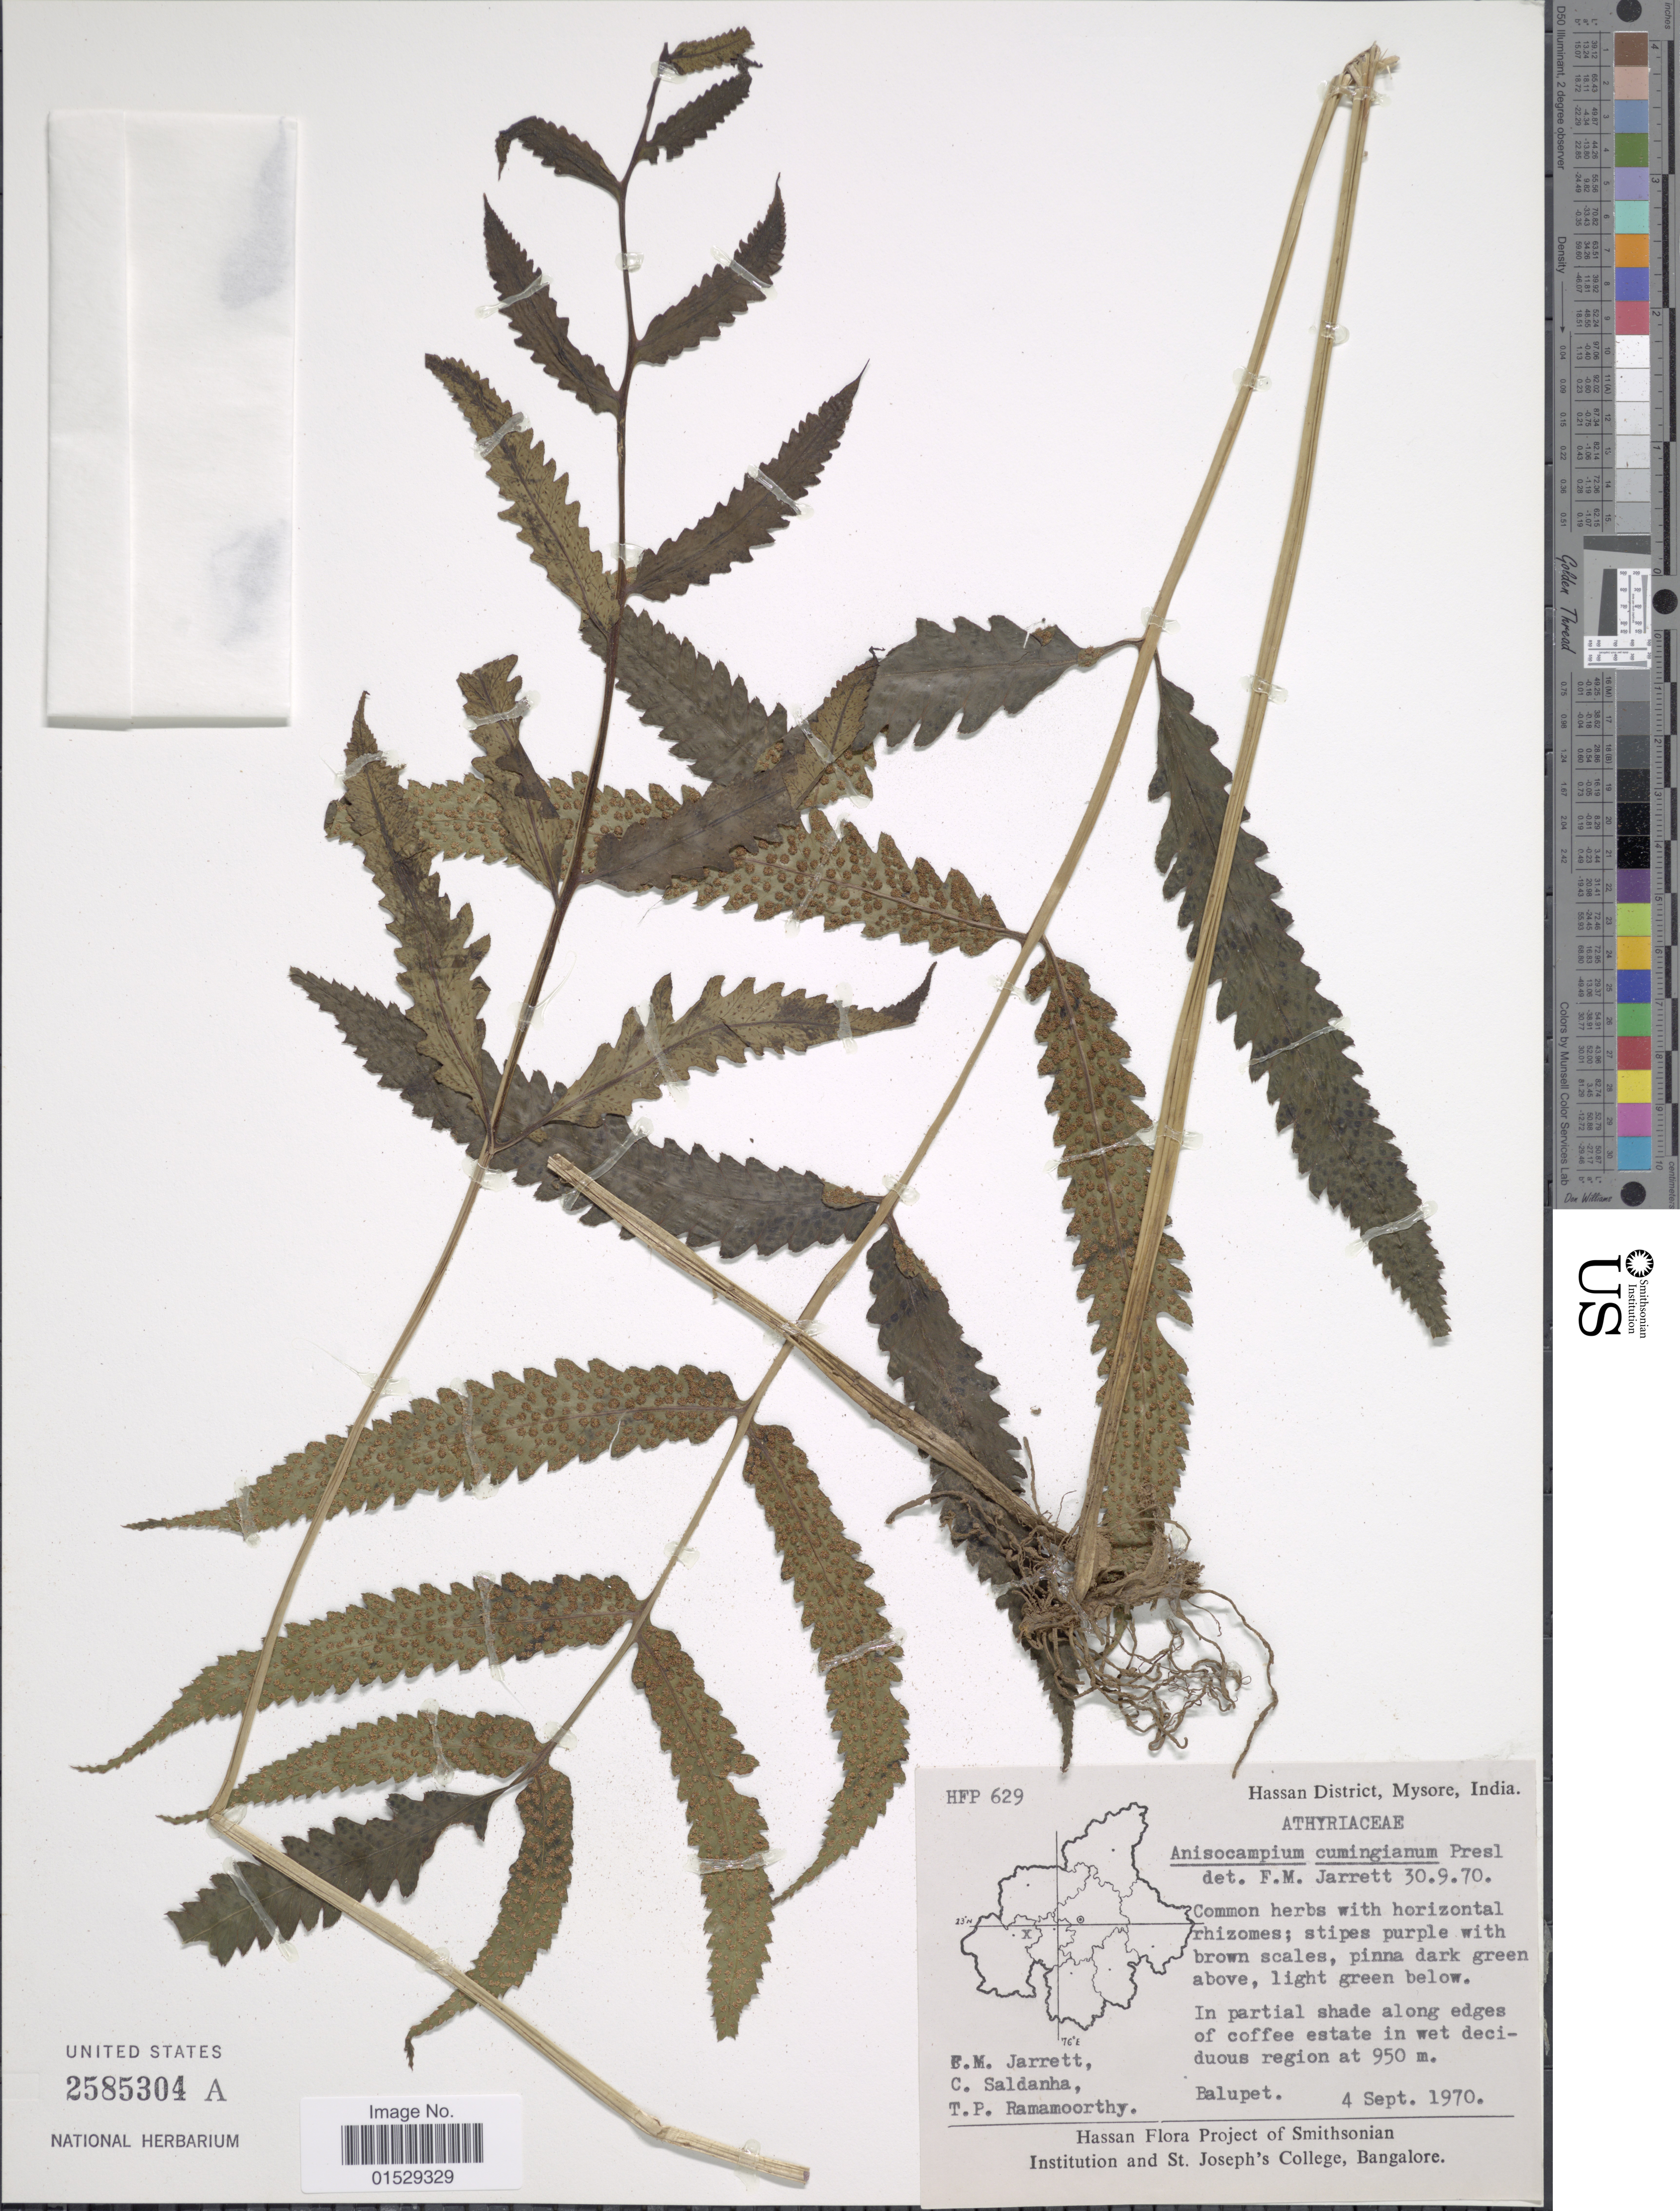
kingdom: Plantae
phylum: Tracheophyta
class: Polypodiopsida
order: Polypodiales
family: Athyriaceae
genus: Anisocampium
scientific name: Anisocampium cumingianum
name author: C. Presl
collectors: F. M. Jarrett, C. Saldanha & T. P. Ramamoorthy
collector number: HFP629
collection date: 1970-09-04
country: India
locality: Hassan District, Mysore, India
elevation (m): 950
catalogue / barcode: US 2585304A